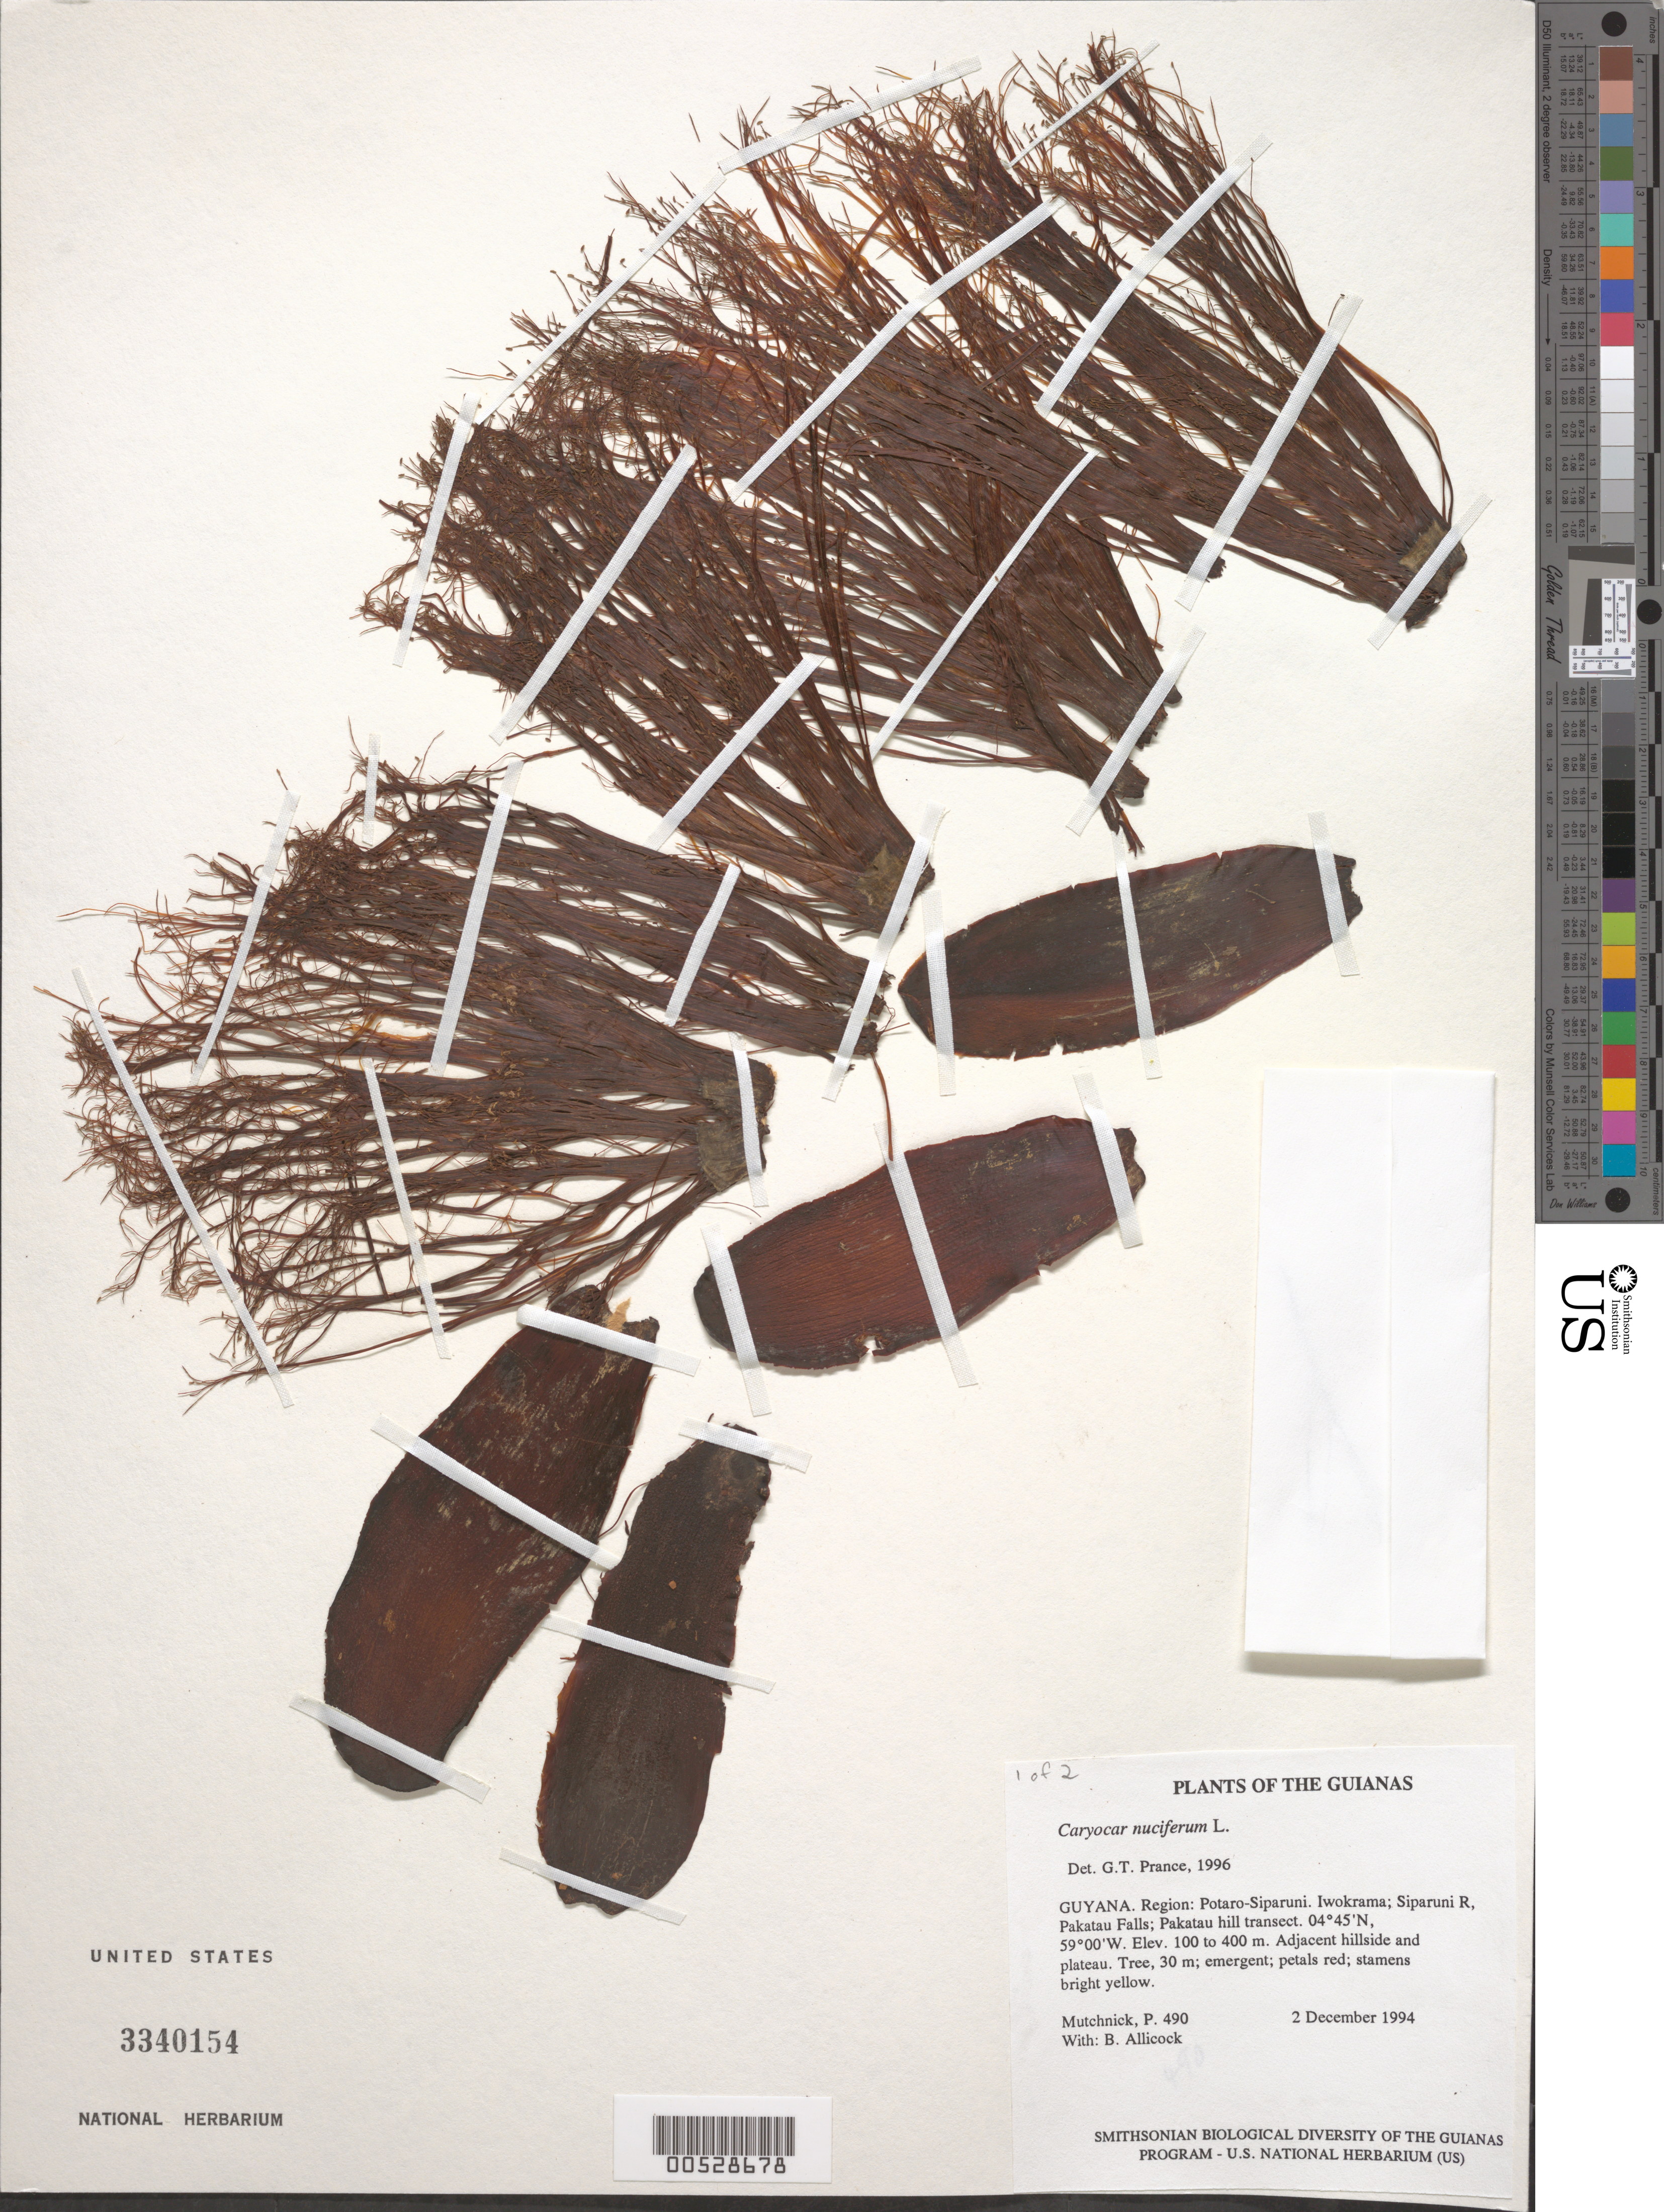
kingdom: Plantae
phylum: Tracheophyta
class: Magnoliopsida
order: Malpighiales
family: Caryocaraceae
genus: Caryocar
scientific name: Caryocar nuciferum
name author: L.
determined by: Prance, G. T.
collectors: P. Mutchnick & B. Allicock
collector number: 490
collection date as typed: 2 December 1994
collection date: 1994-12-02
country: Guyana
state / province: Potaro-Siparuni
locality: Iwokrama; Siparuni R, Pakatau Falls; Pakatau hill transect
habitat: Adjacent hillside and plateau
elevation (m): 100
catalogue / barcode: US 3340154